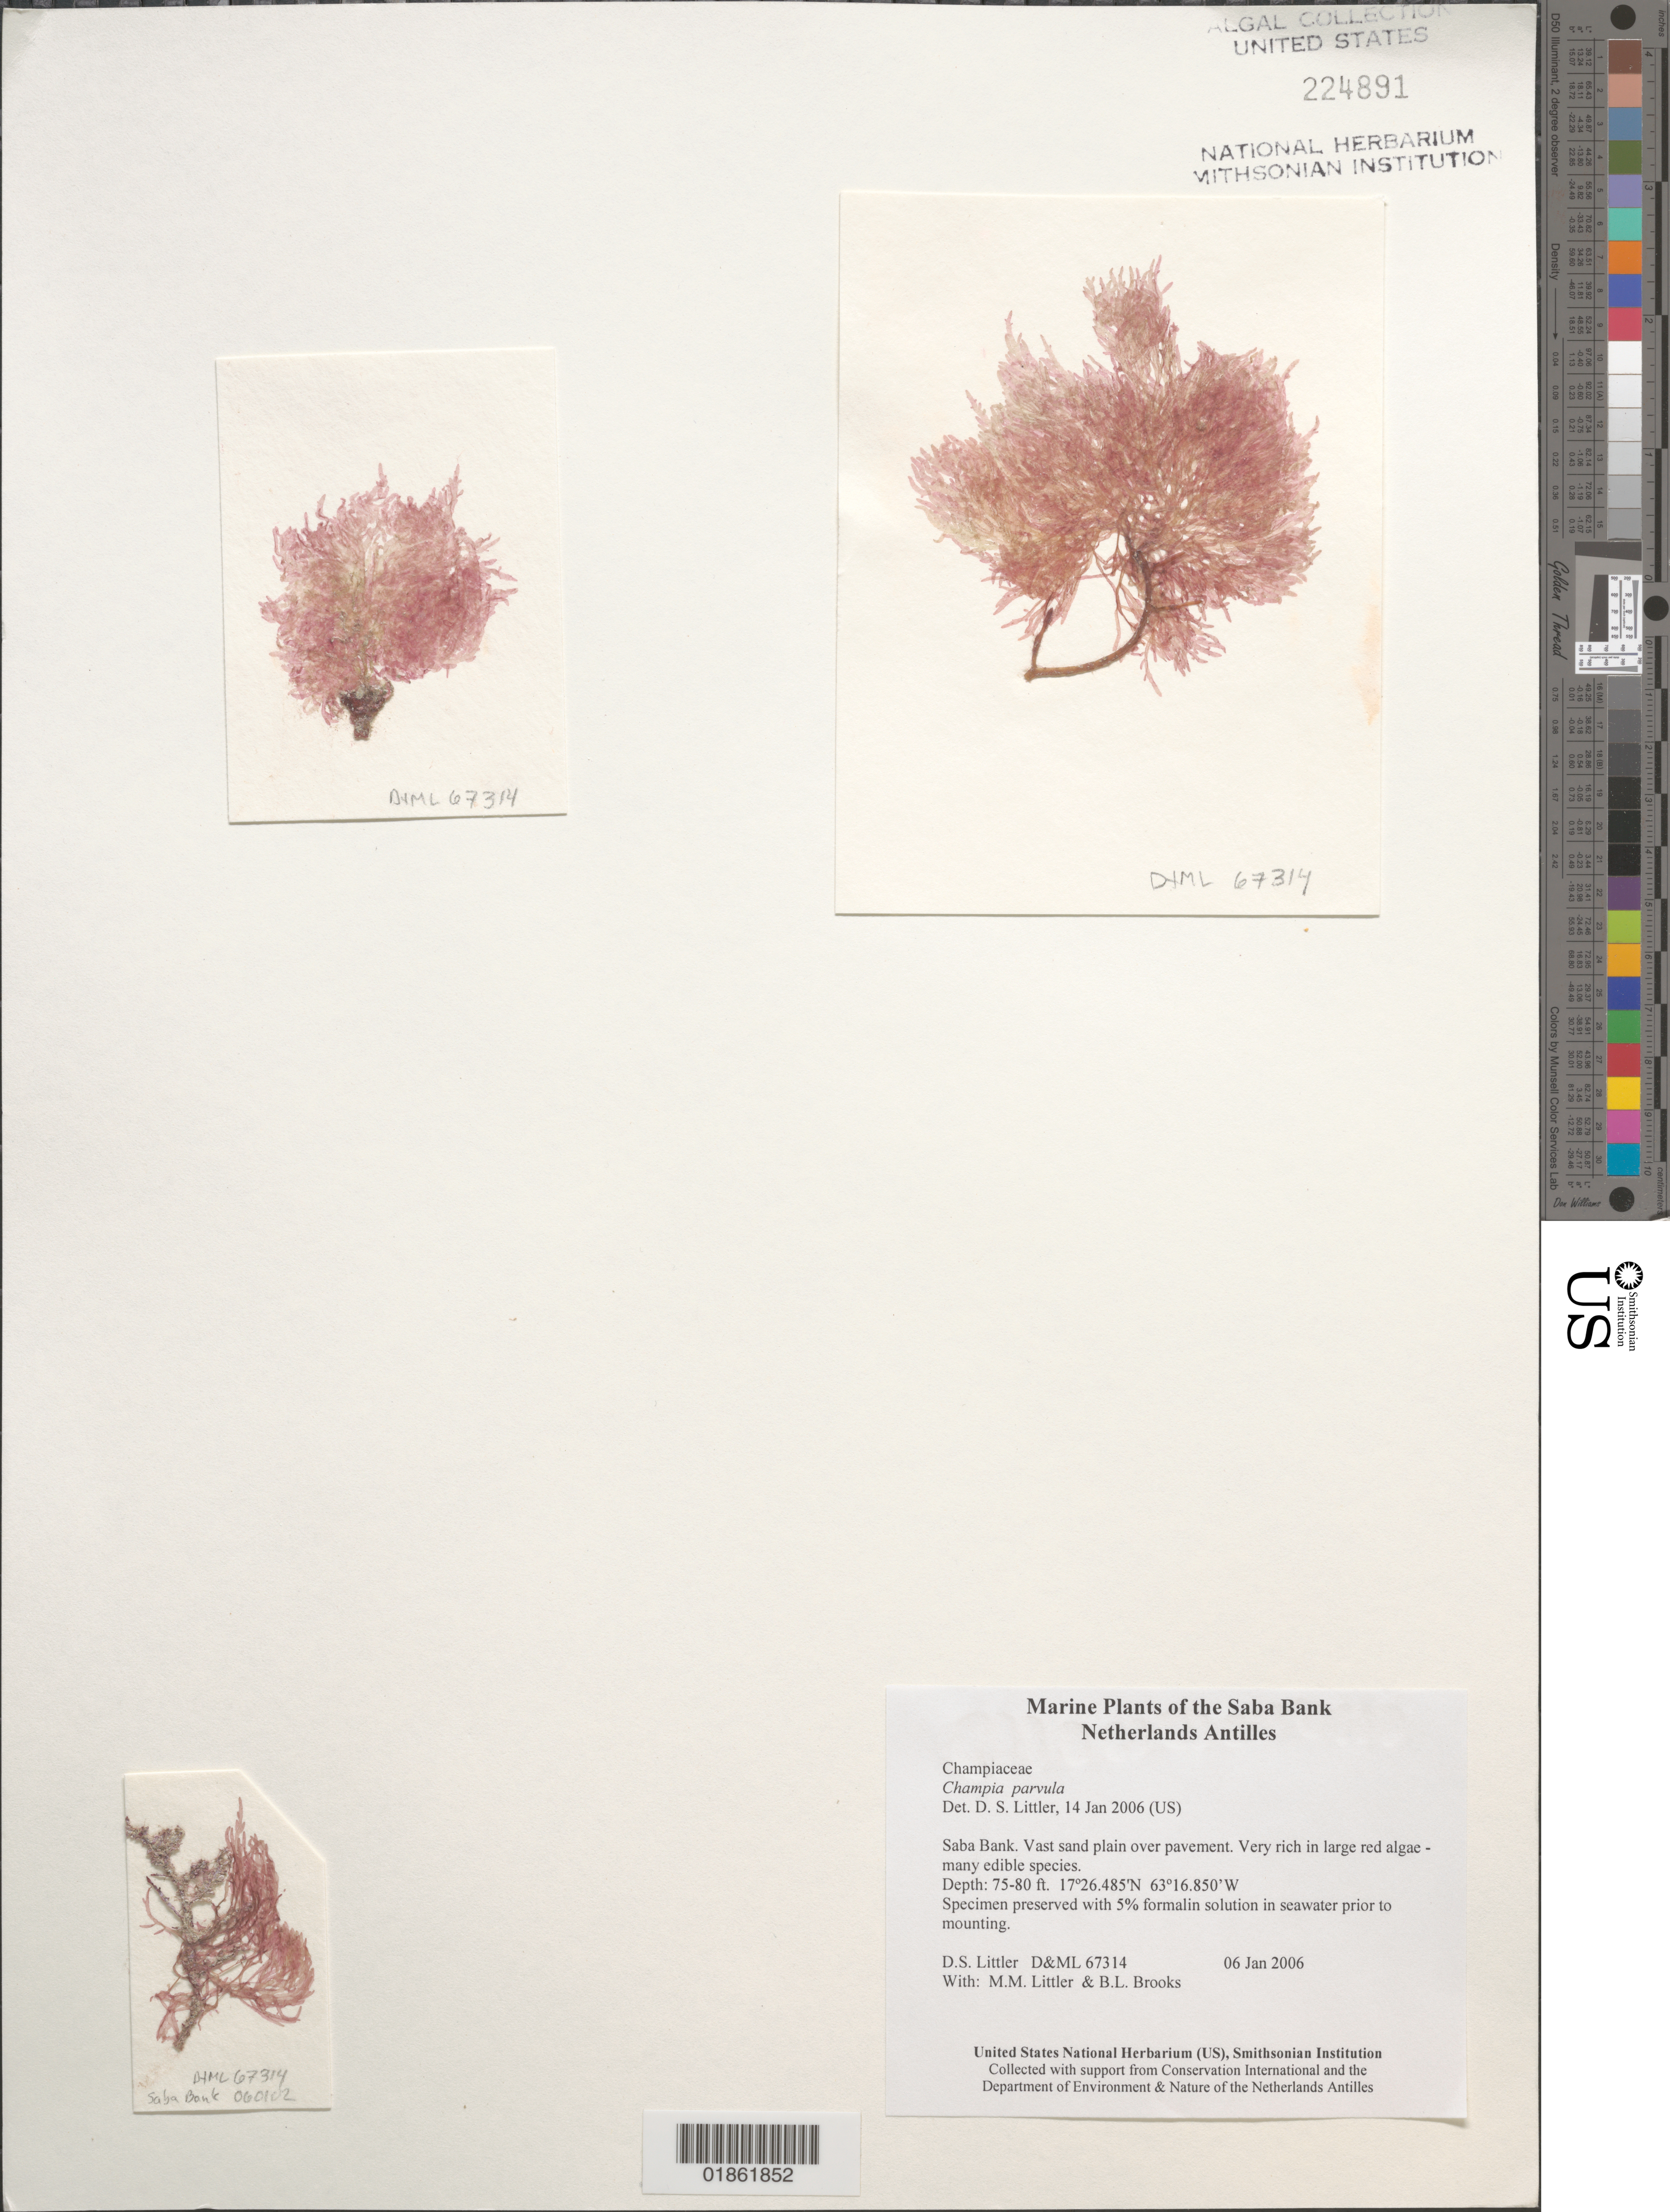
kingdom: Plantae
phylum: Rhodophyta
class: Florideophyceae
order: Rhodymeniales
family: Champiaceae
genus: Champia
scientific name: Champia parvula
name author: (C. Agardh) Harv.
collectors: M. M. Littler, D. S. Littler & B. Brooks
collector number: D&ML 67314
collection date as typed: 06 Jan 2006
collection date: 2006-01-06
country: Netherlands Antilles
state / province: ABC Islands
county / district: Saba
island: Saba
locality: Algae flats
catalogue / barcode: US 224891